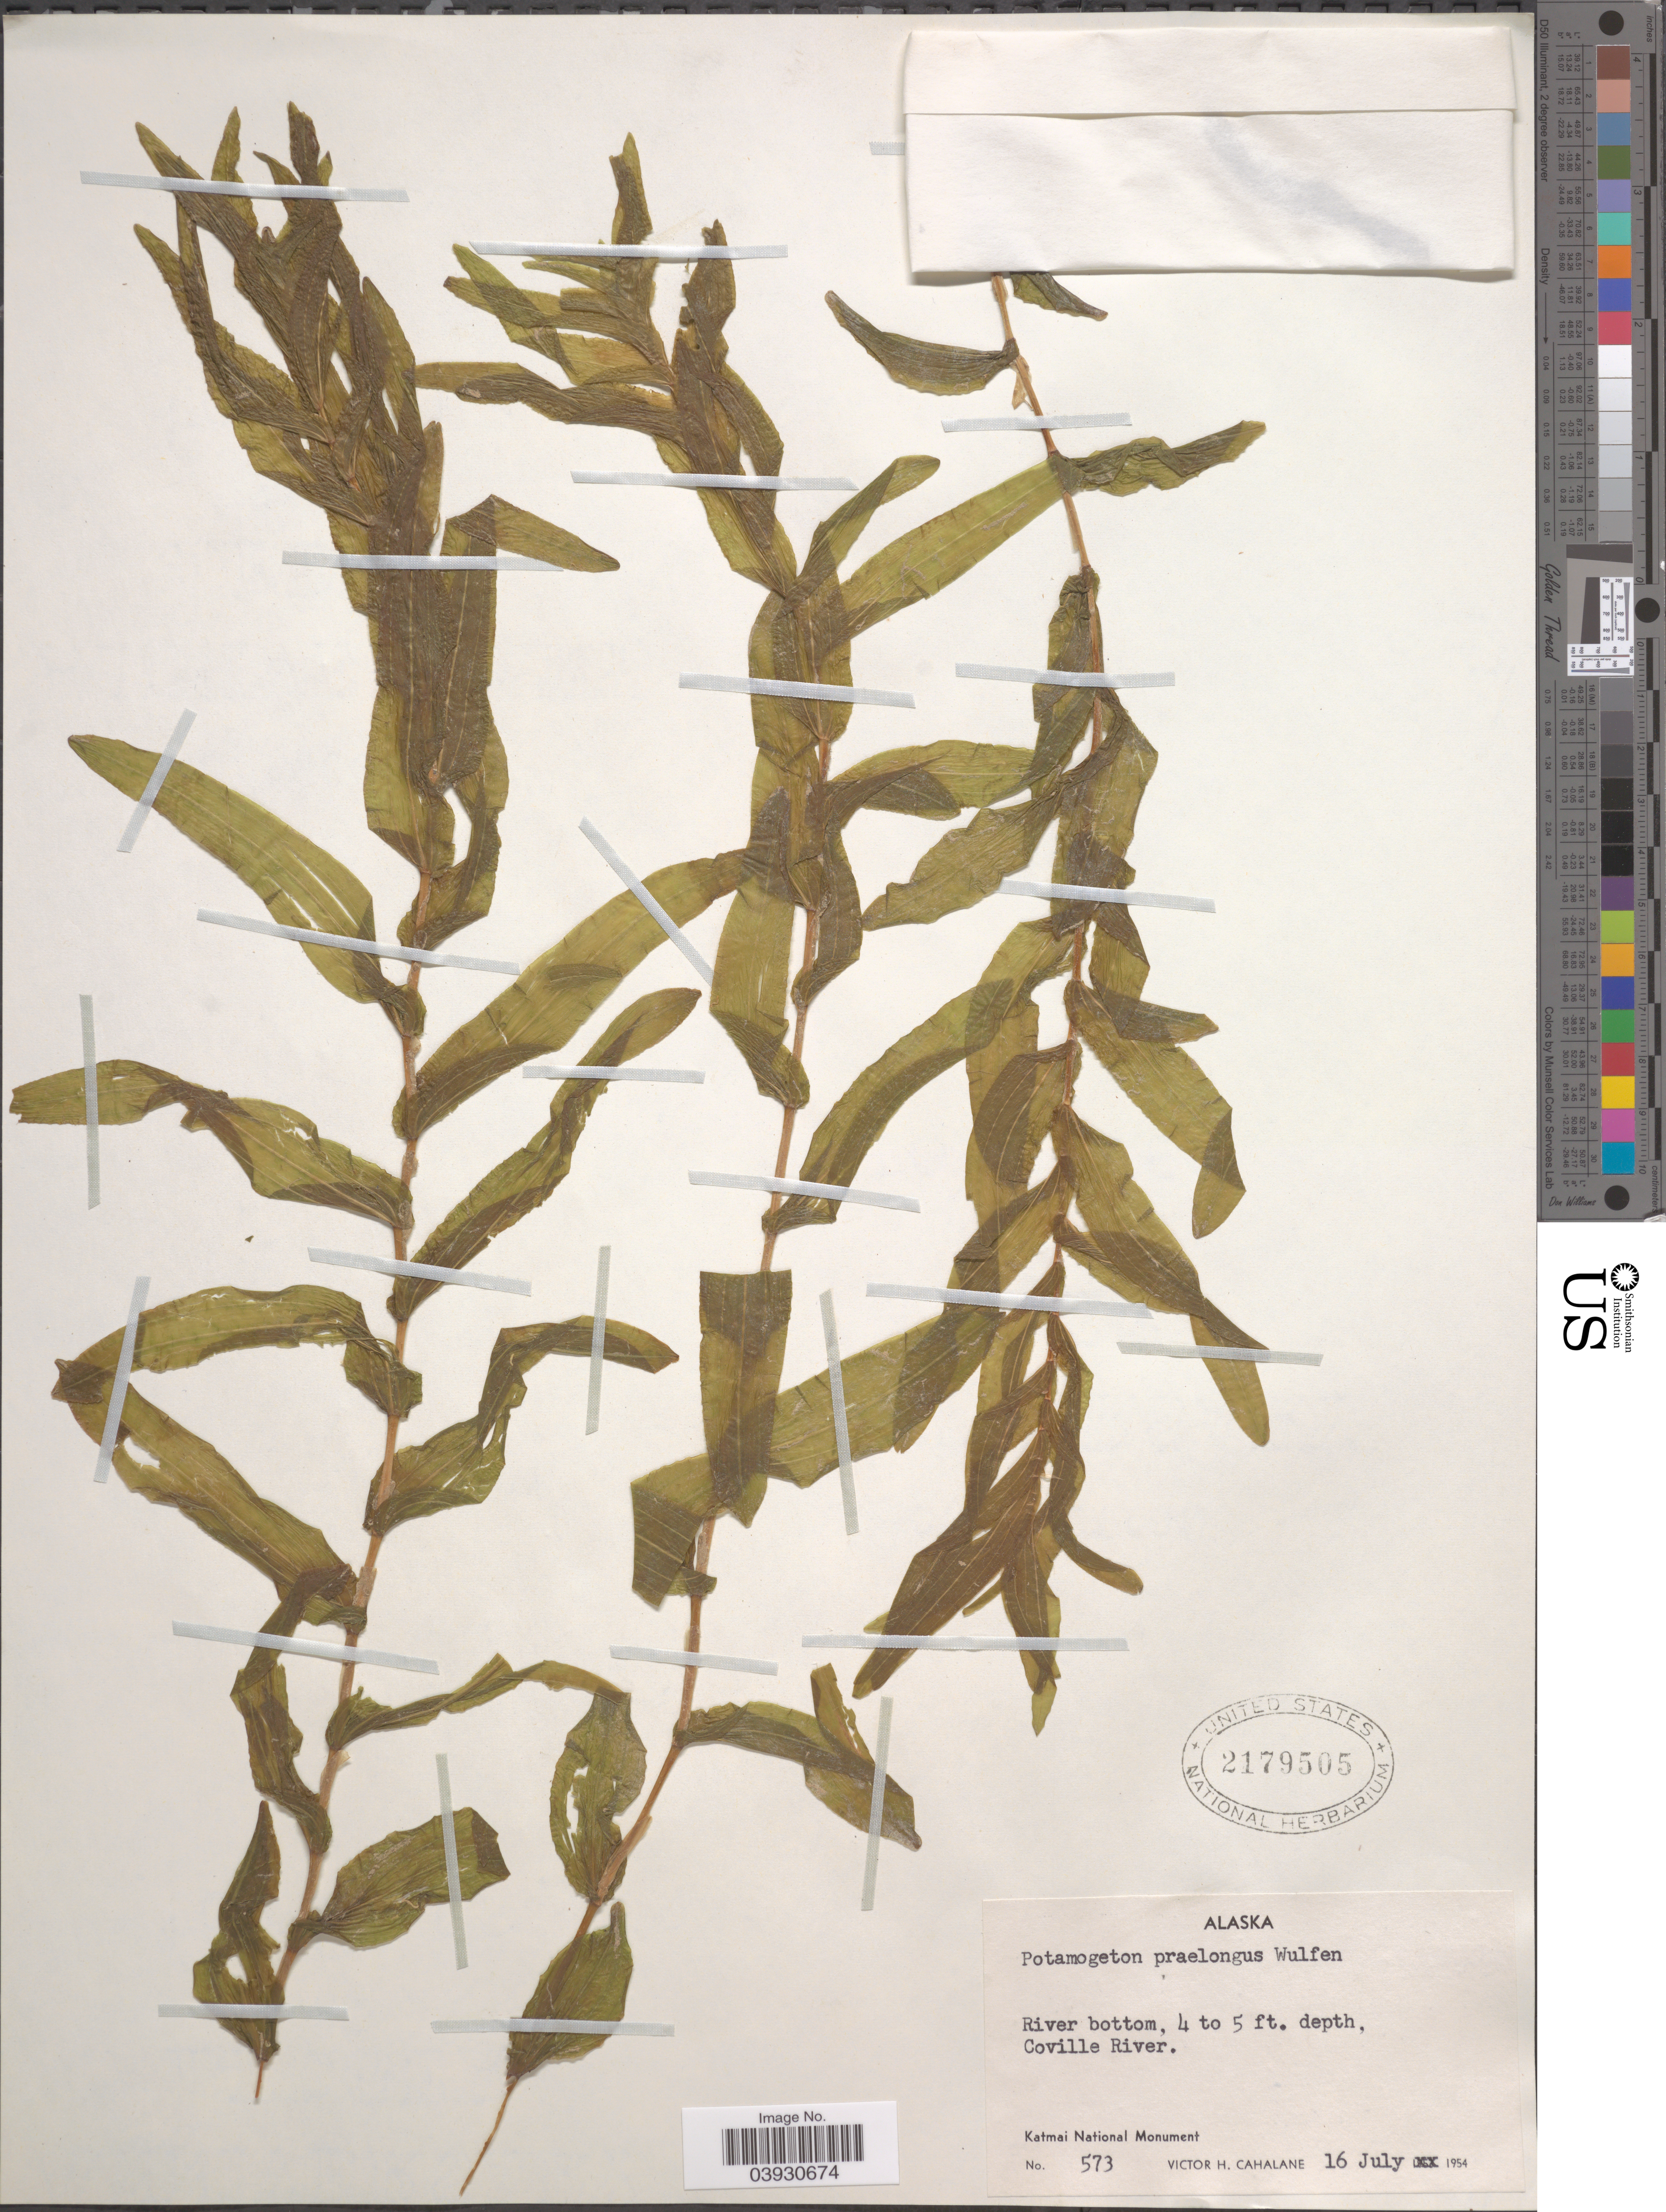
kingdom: Plantae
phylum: Tracheophyta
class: Liliopsida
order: Alismatales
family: Potamogetonaceae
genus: Potamogeton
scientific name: Potamogeton praelongus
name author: Wulfen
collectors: V. Cahalane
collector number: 573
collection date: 1954-07-16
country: United States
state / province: Alaska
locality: River bottom, Coville River. Katmai National Monument.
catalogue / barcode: US 2179505